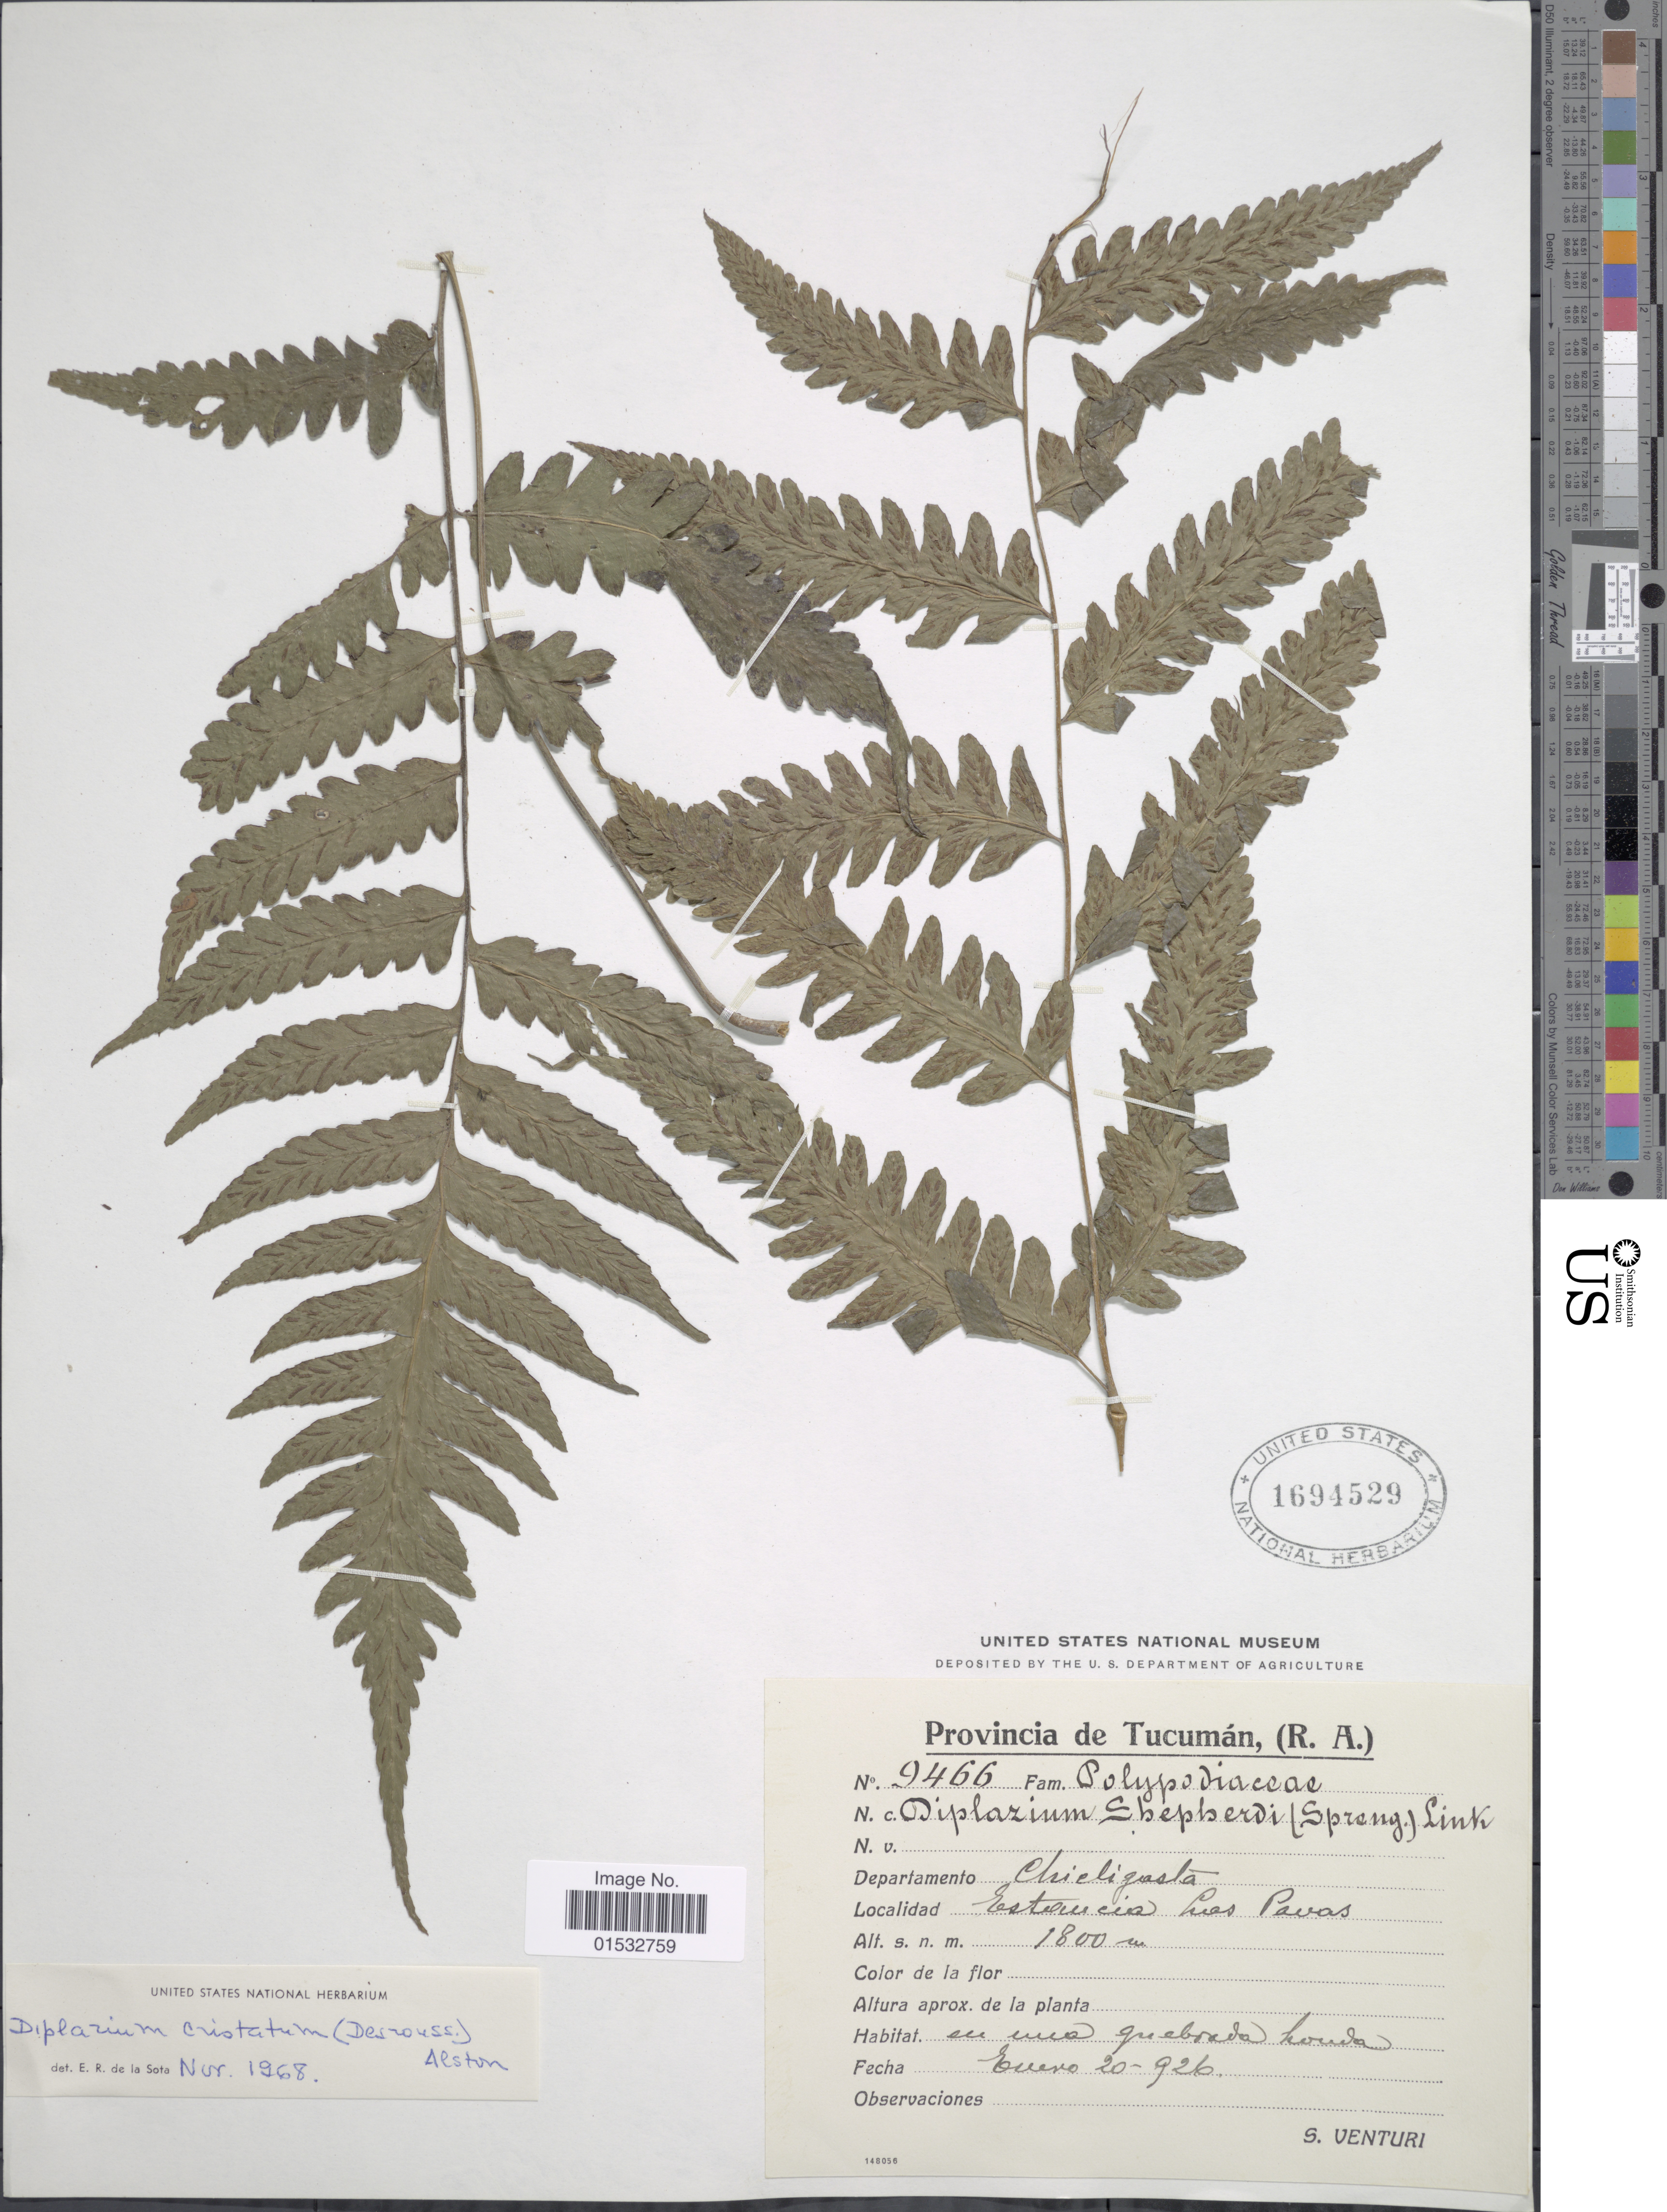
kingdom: Plantae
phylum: Tracheophyta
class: Polypodiopsida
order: Polypodiales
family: Athyriaceae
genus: Diplazium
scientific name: Diplazium cristatum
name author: (Desr.) Alston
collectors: S. Venturi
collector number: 9466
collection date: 1926-01-20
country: Argentina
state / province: Tucuman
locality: R. A. Estacion Las Pavas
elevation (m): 1800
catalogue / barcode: US 1694529